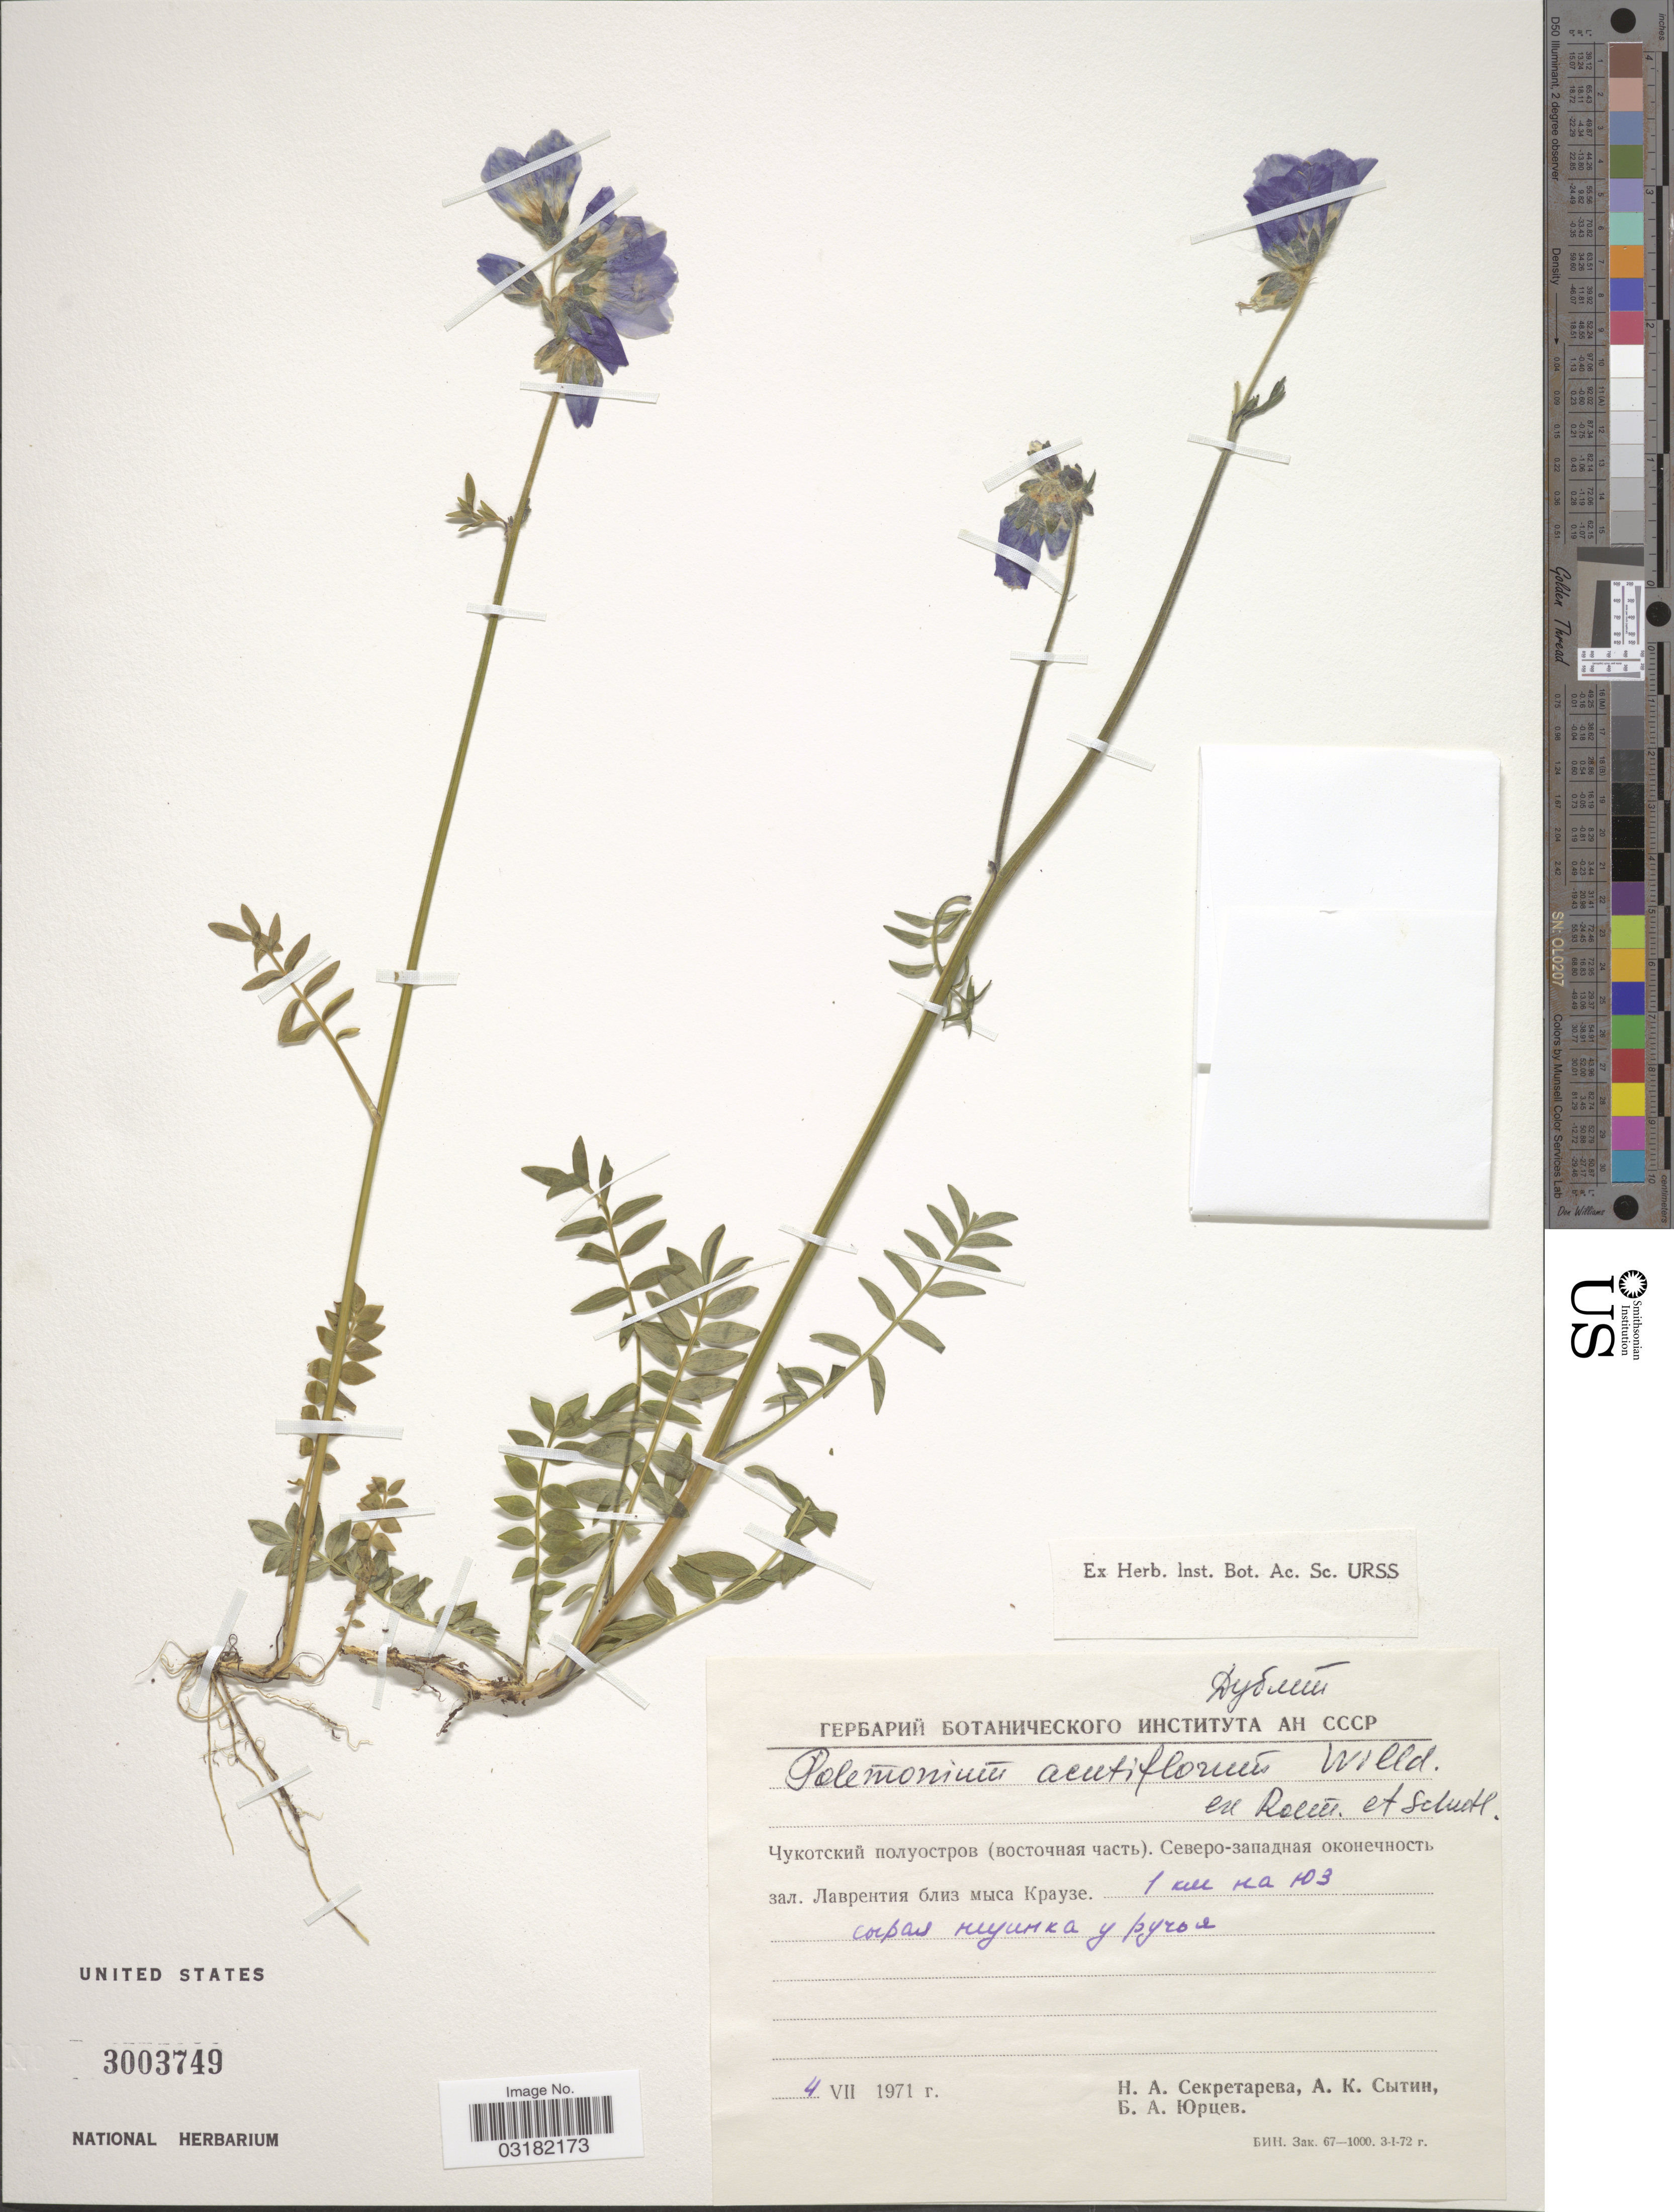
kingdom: Plantae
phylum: Tracheophyta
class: Magnoliopsida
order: Ericales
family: Polemoniaceae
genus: Polemonium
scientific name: Polemonium acutiflorum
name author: Willd. ex Roem. & Schult.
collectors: N. Sekretareva, A. Sytin & B. Urtsev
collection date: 1971-07-04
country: Russian Federation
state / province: Chukotka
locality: NW side of Saint Lawrence Bay, near Mys Krause.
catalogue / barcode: US 3003749